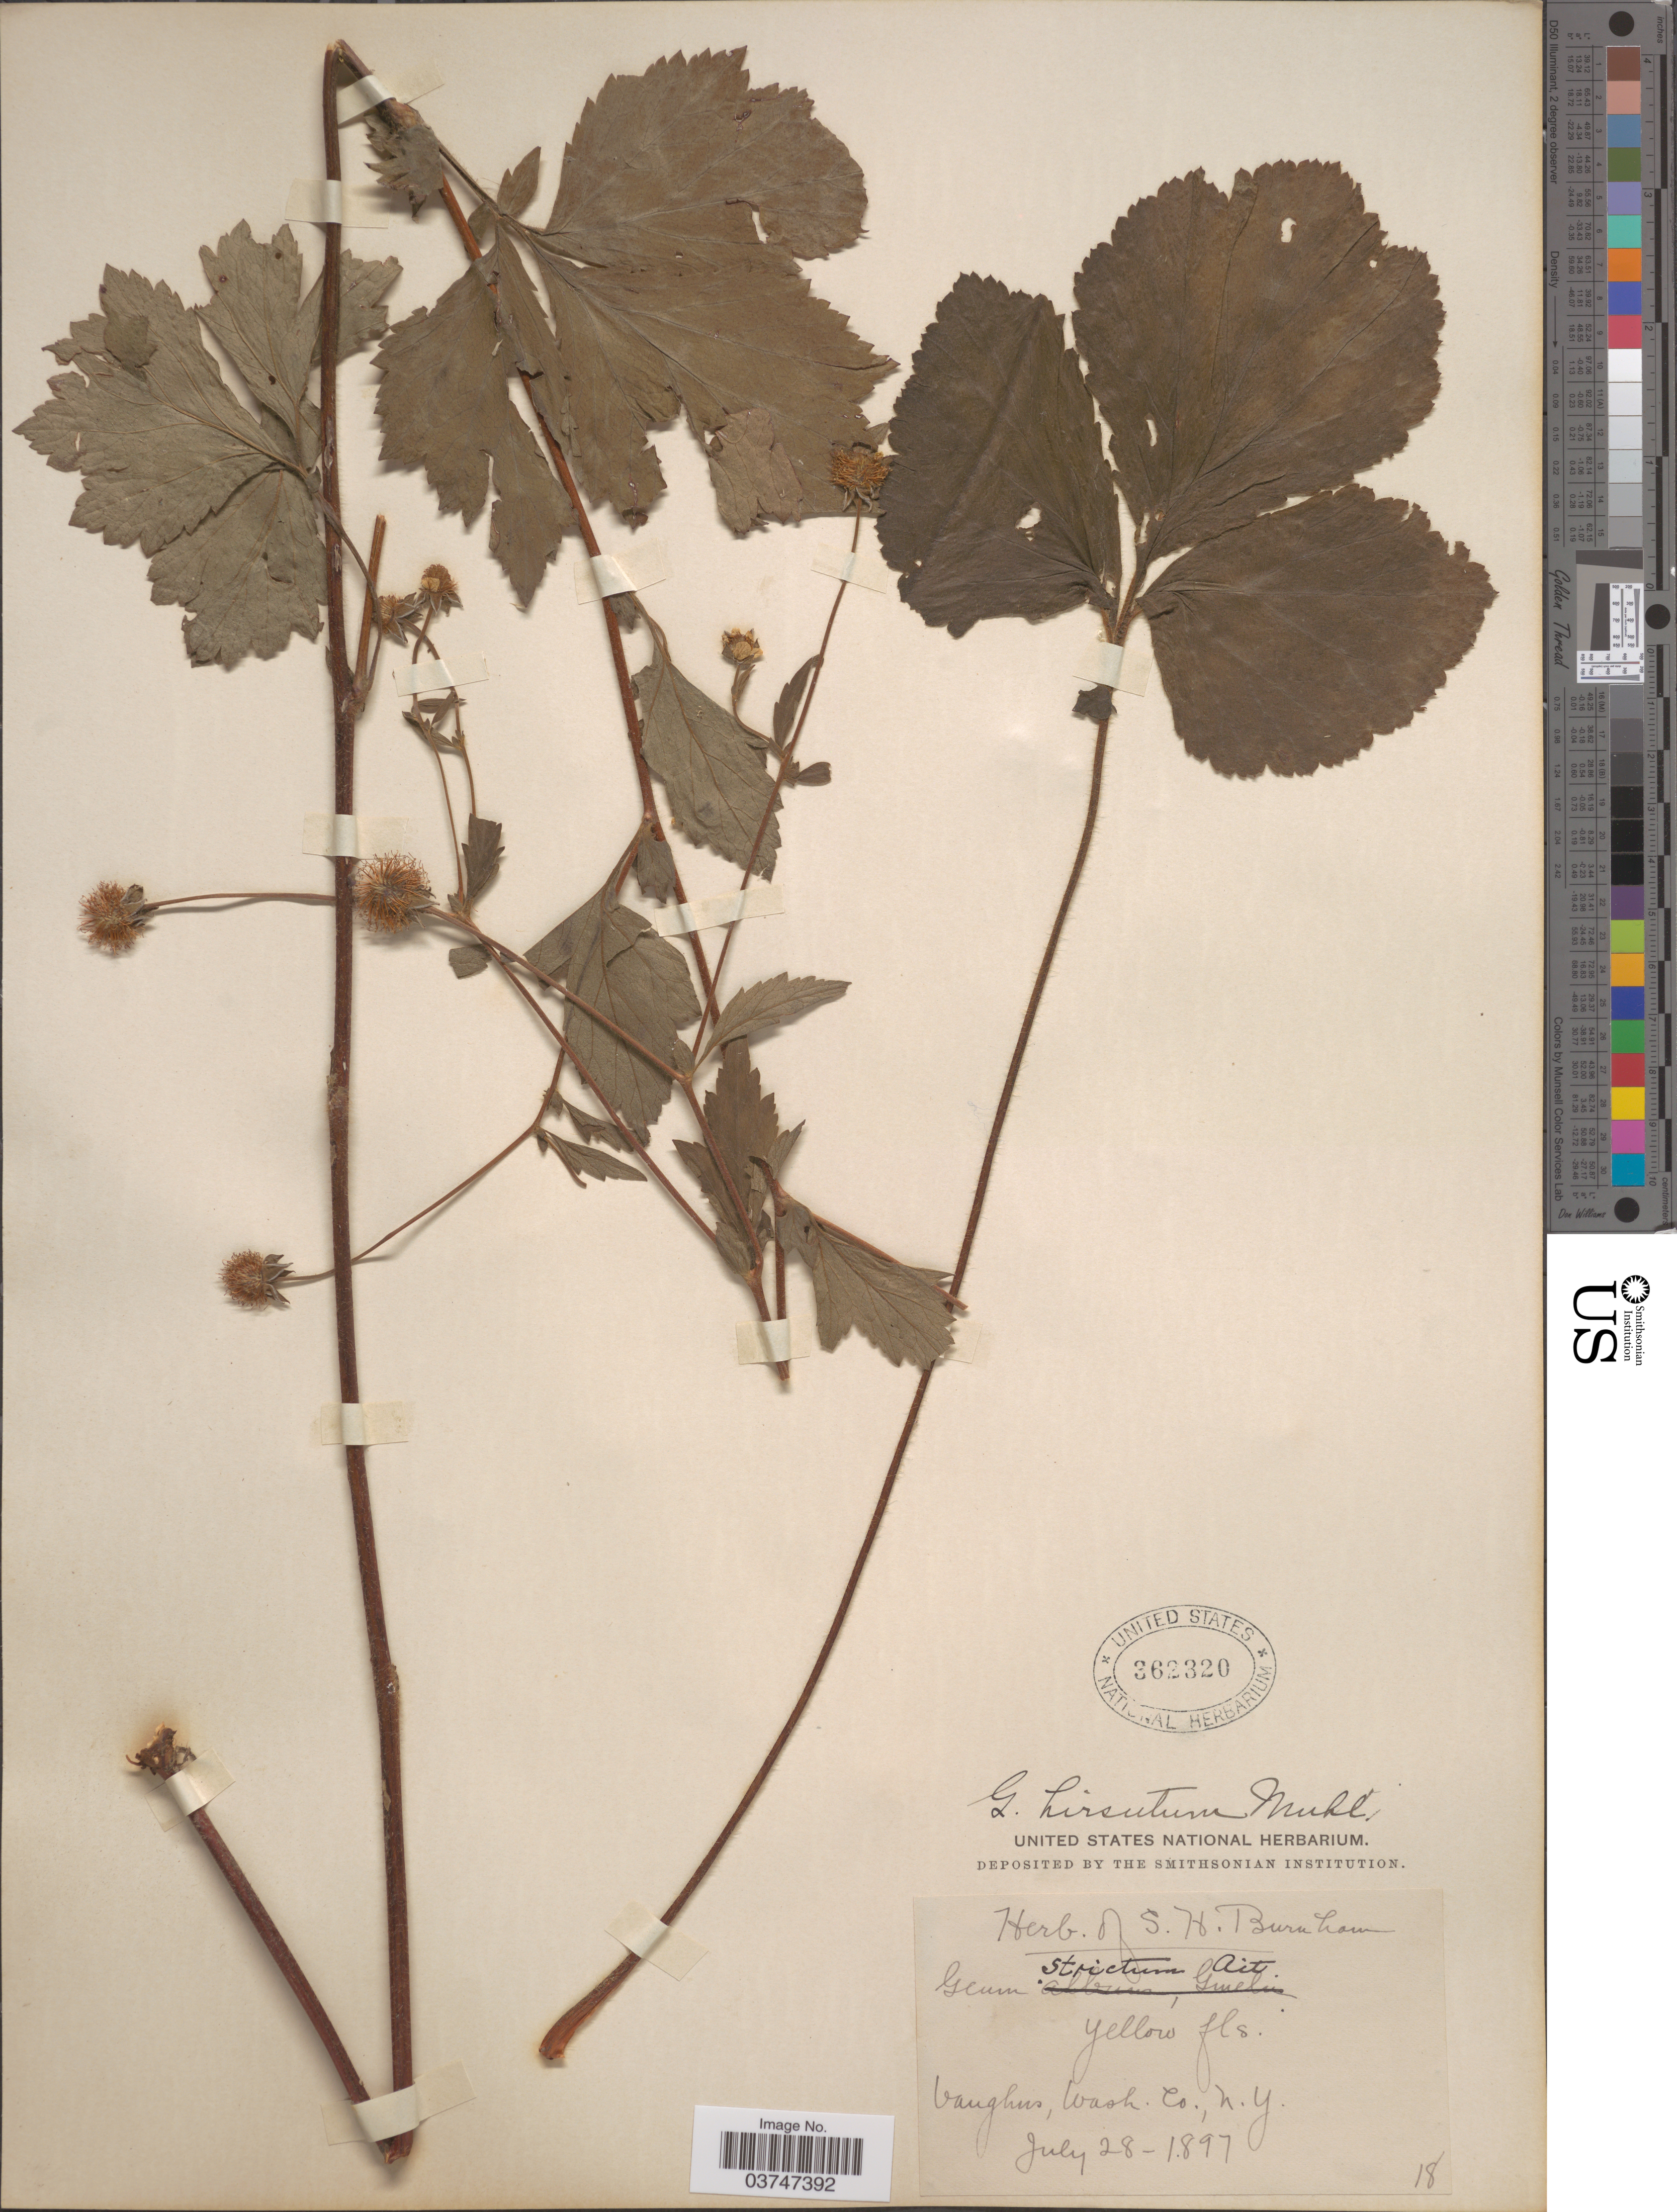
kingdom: Plantae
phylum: Tracheophyta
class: Magnoliopsida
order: Rosales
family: Rosaceae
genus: Geum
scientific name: Geum hirsutum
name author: Muhl. ex Link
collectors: ex herb. S.H. Burnham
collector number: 18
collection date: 1897-07-28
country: United States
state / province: New York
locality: Vaughus [interpreted], Wash. co.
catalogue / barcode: US 362320